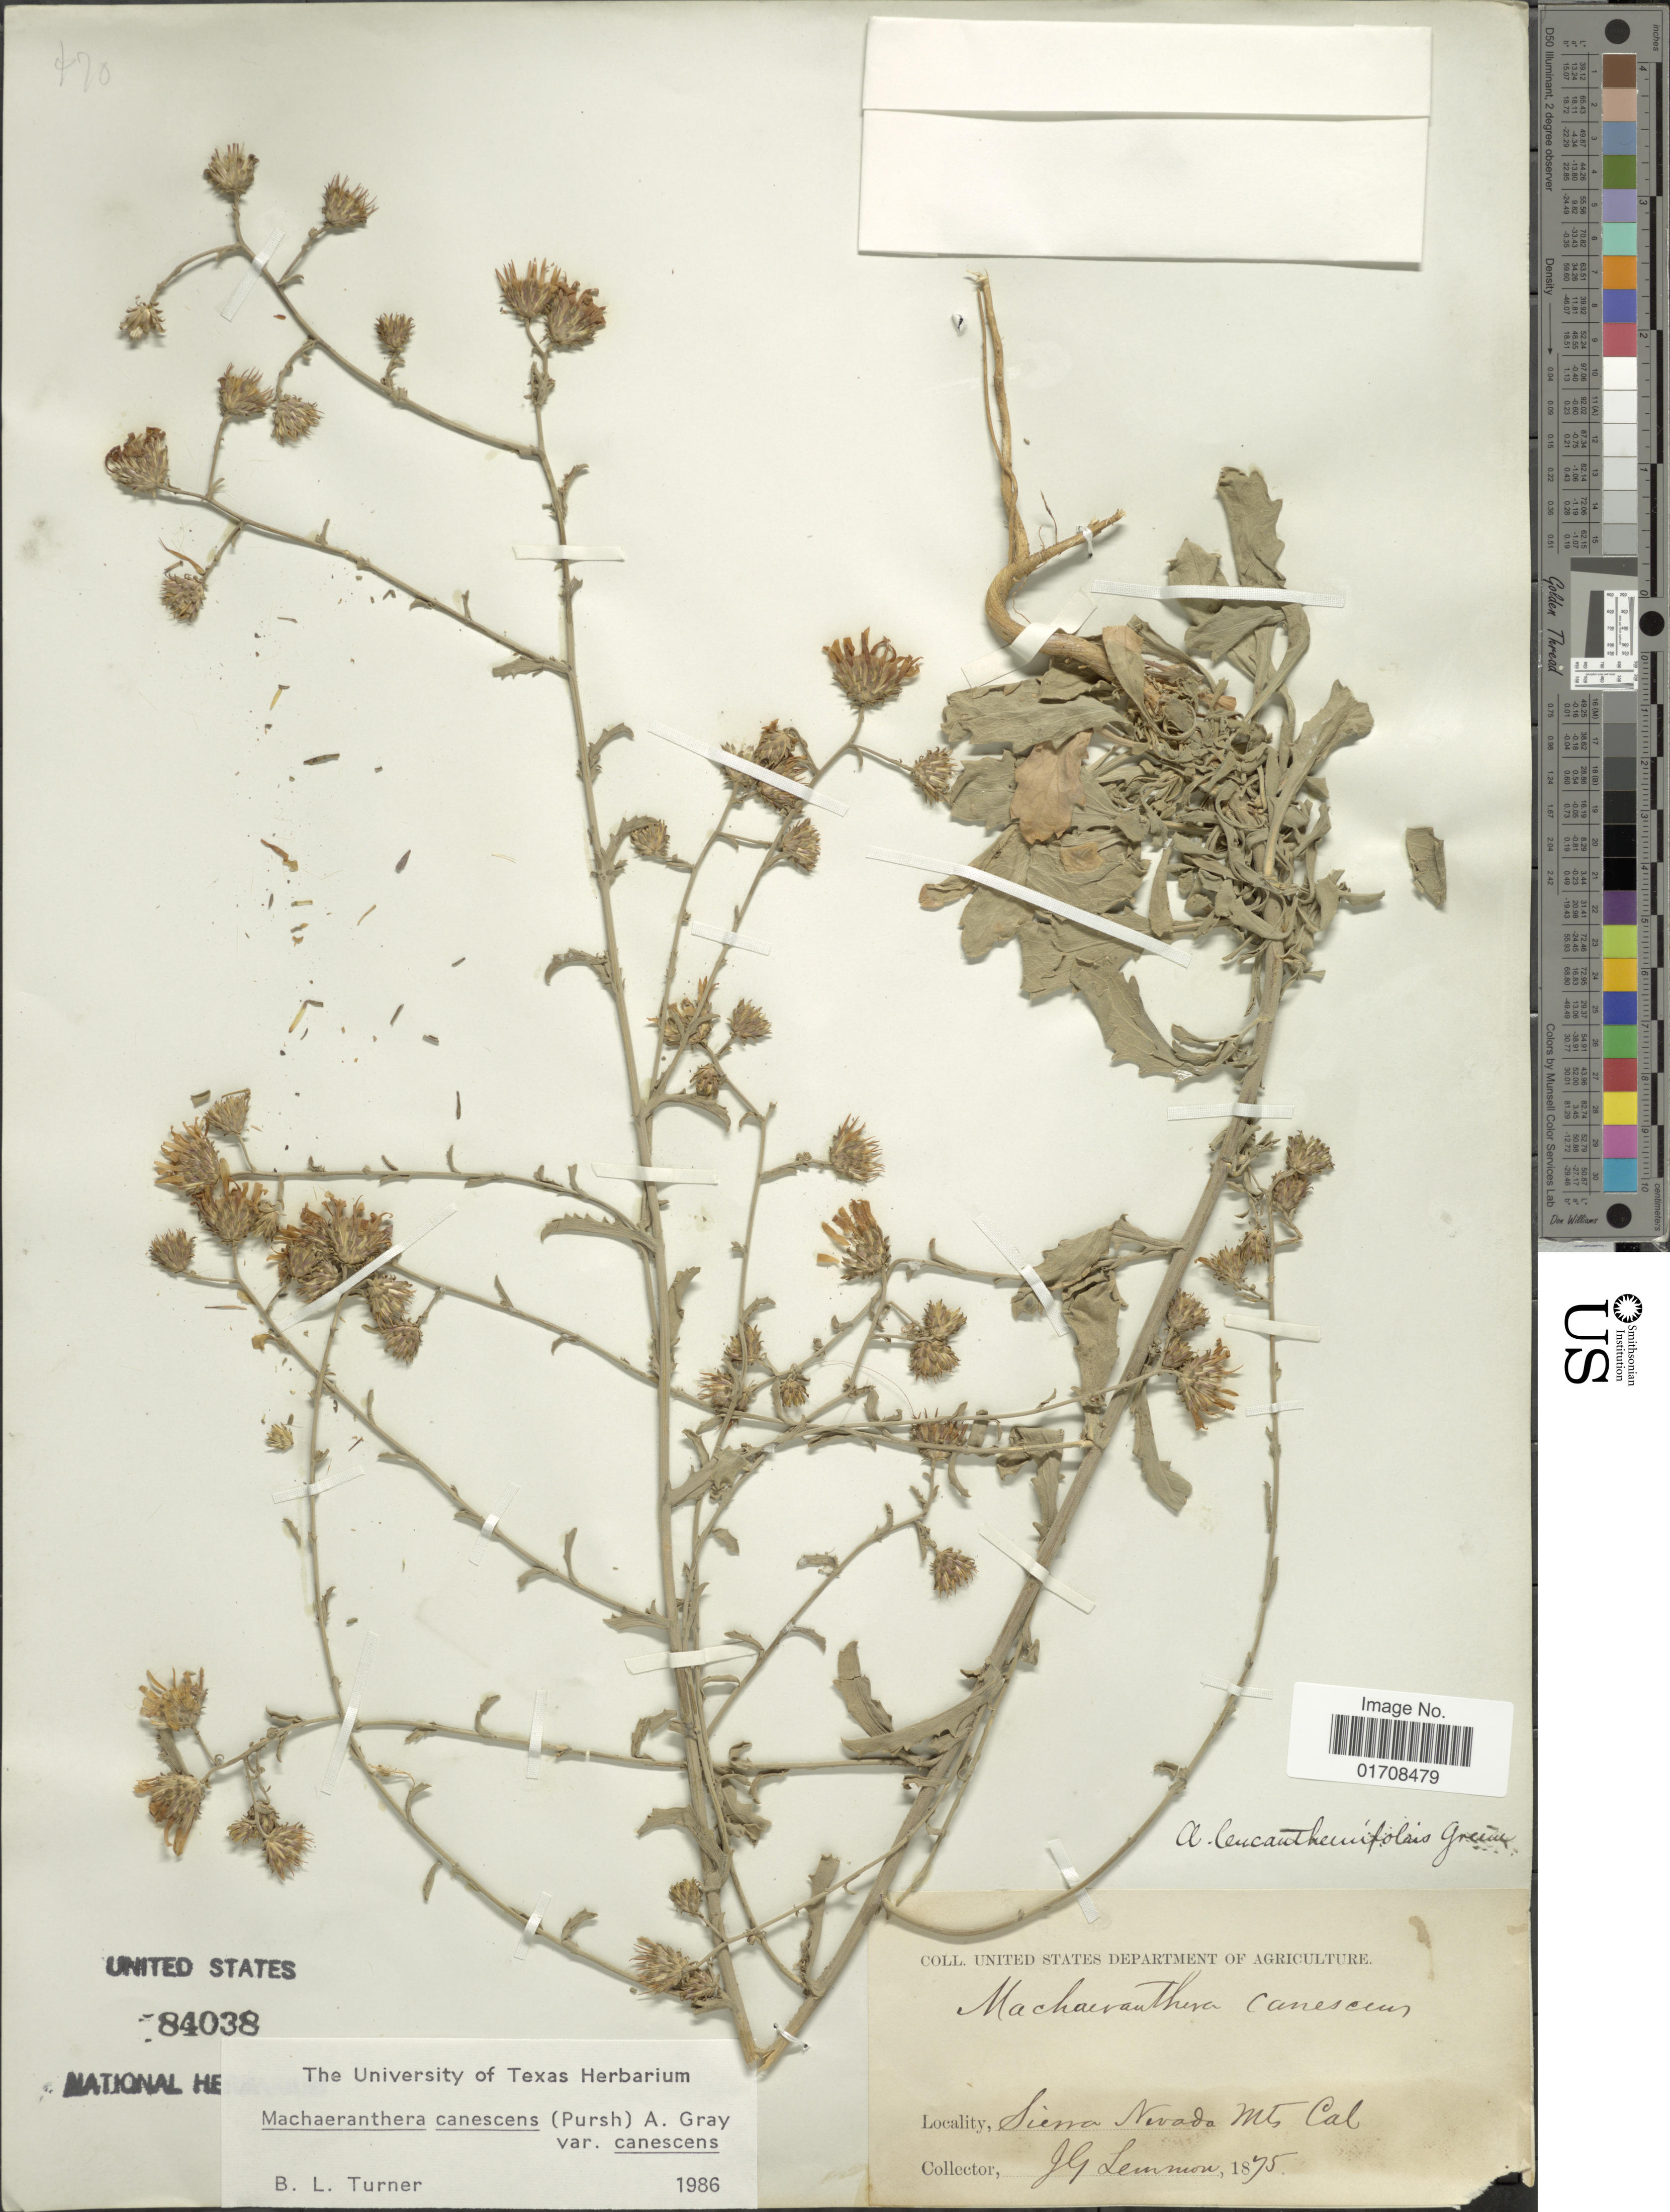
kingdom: Plantae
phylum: Tracheophyta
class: Magnoliopsida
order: Asterales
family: Asteraceae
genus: Machaeranthera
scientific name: Machaeranthera canescens var. canescens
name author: (Pursh) A. Gray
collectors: J. Lemmon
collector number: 470?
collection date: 1875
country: United States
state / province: California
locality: Sierra Nev. Mts.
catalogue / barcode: US 84038